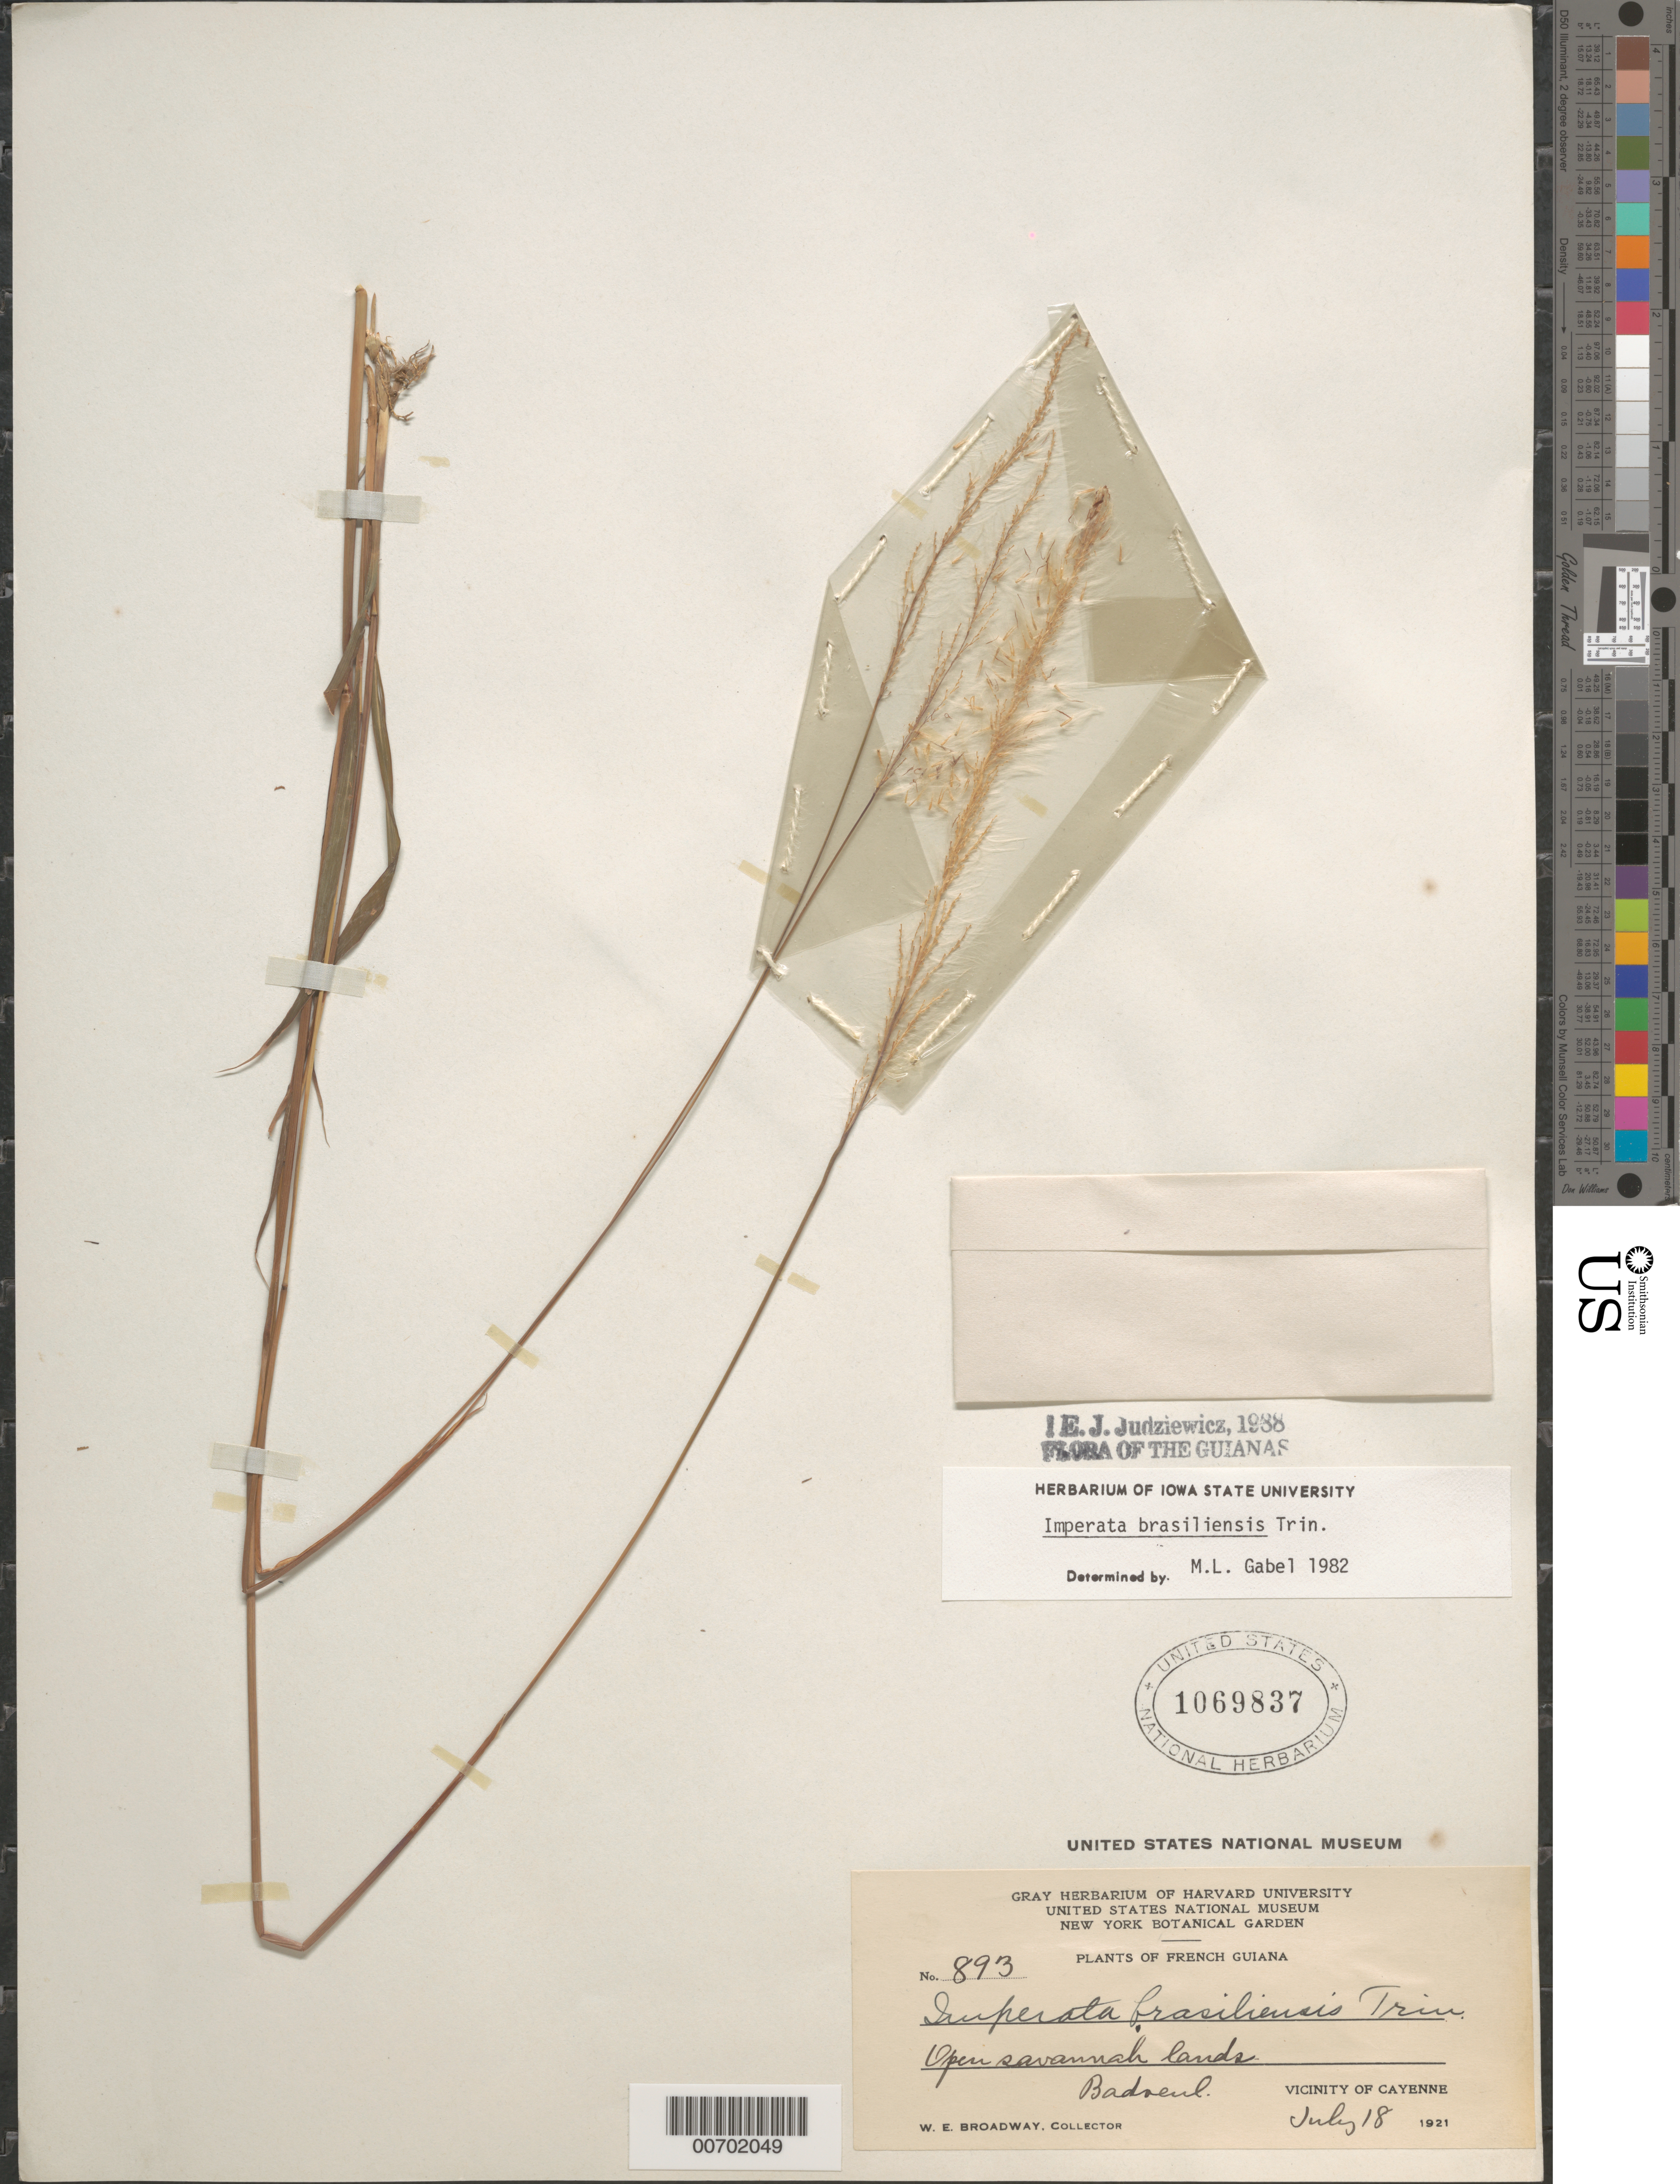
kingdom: Plantae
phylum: Tracheophyta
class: Liliopsida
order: Poales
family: Poaceae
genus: Imperata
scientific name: Imperata brasiliensis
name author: Trin.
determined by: Gabel, M. L.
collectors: W. E. Broadway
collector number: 893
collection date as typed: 18-Jul-21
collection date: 1921-07-18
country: French Guiana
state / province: Cayenne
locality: Cayenne, vic., Badoeul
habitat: Open savanna lands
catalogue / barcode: US 1069837